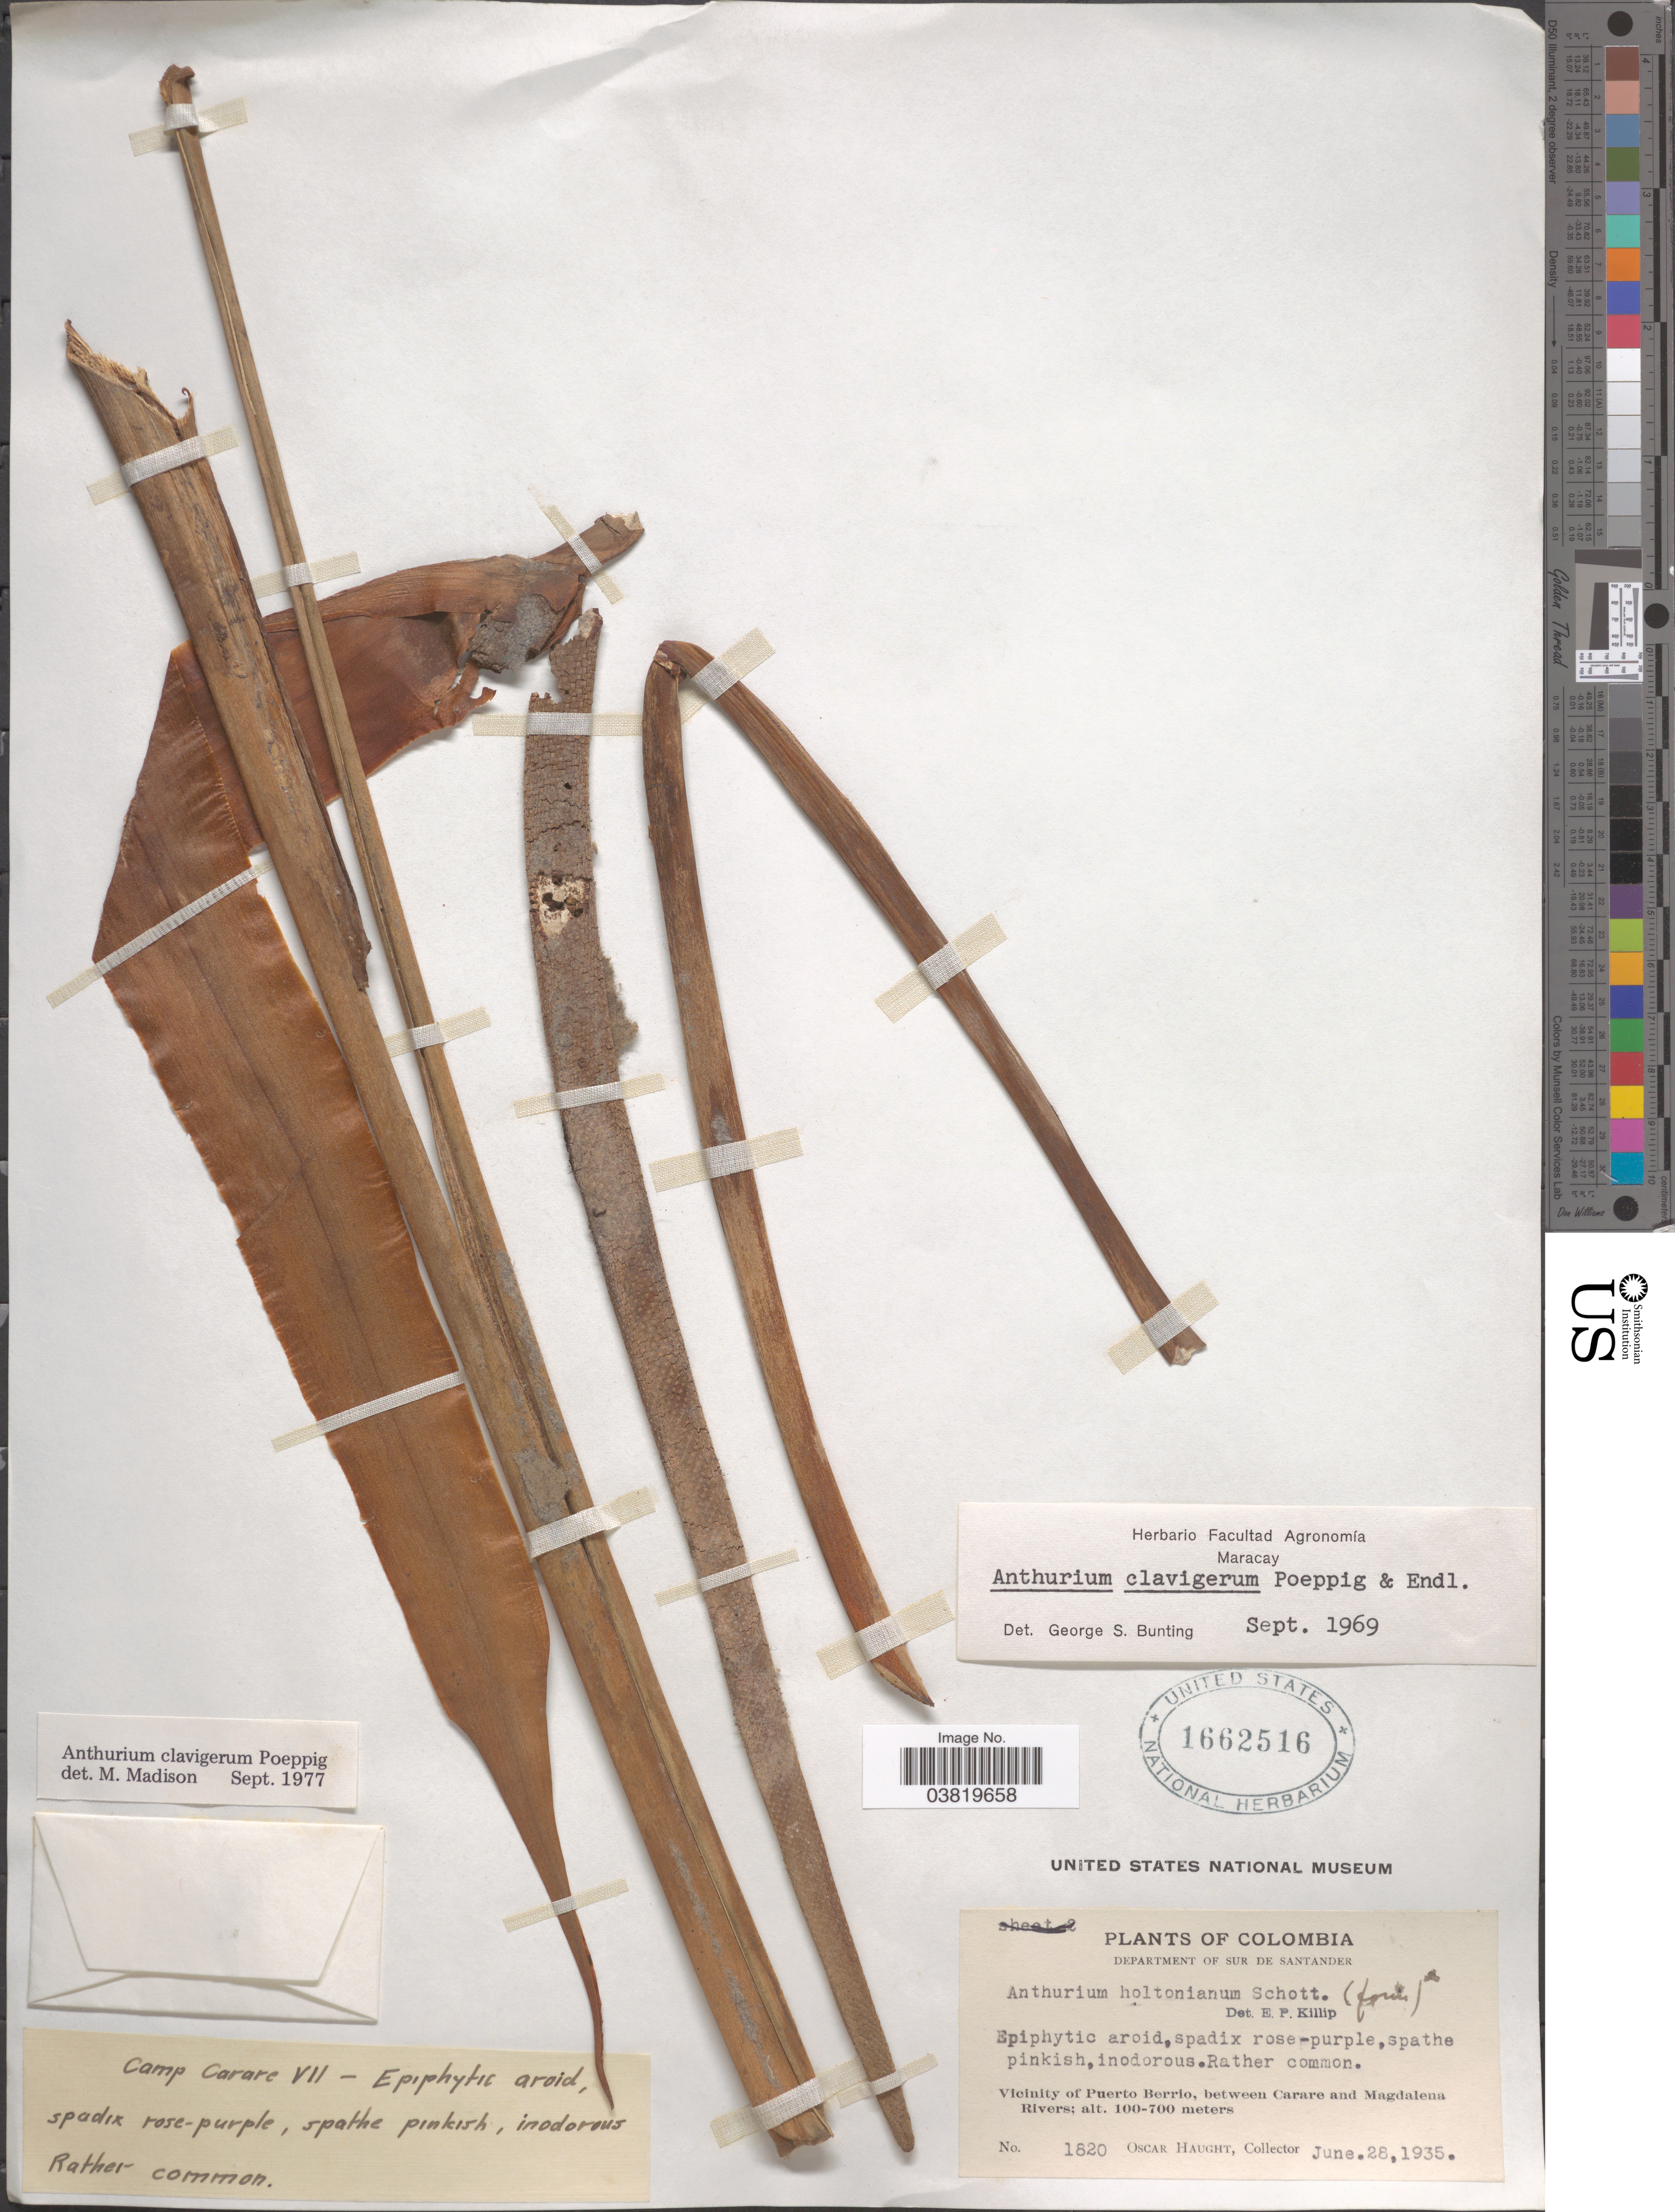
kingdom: Plantae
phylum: Tracheophyta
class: Liliopsida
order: Alismatales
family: Araceae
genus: Anthurium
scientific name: Anthurium clavigerum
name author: Poepp. & Endl.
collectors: O. L. Haught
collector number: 1820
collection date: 1935-06-28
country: Colombia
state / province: Santander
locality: Department of Sur de Santander. Vicinity of Puerto Berrio, between Carare and Magdalena Rivers.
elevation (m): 100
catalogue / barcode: US 1662516